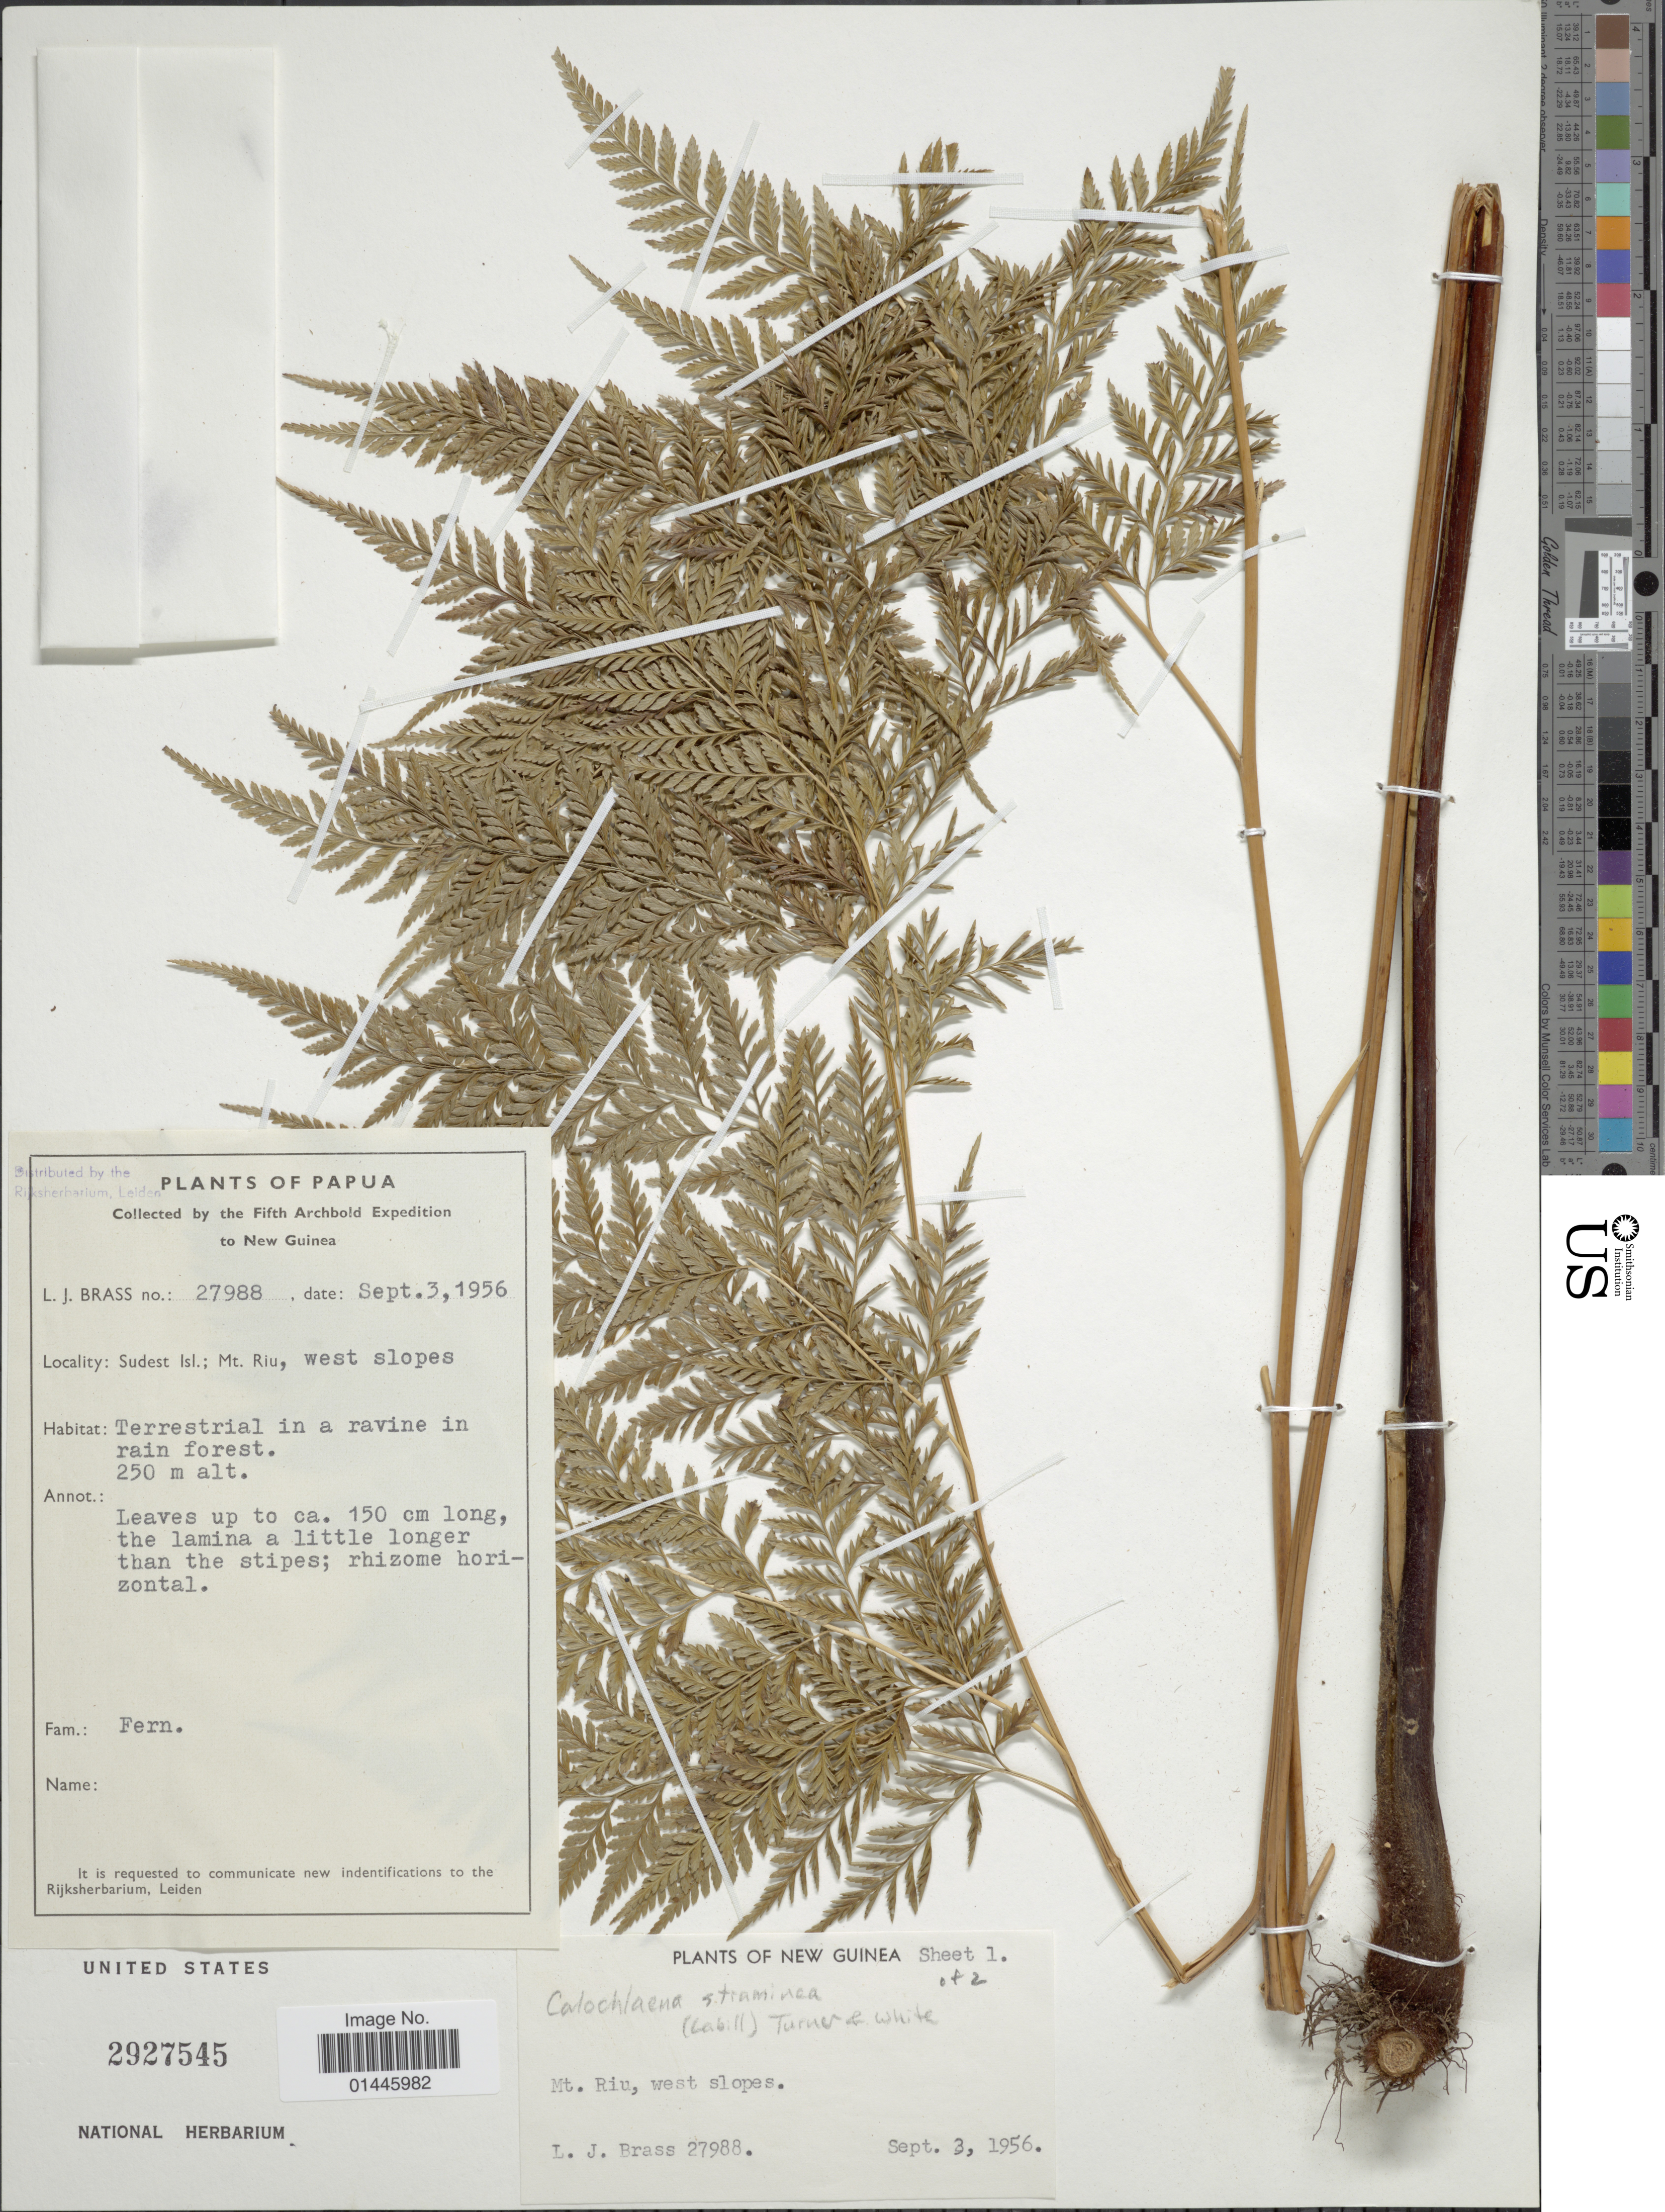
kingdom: Plantae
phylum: Tracheophyta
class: Polypodiopsida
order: Cyatheales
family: Dicksoniaceae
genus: Calochlaena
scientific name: Calochlaena straminea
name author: (Labill.) M.D. Turner & R.A. White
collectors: L. J. Brass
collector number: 27988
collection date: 1956-09-03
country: Papua New Guinea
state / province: Milne Bay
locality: Sudest isl.; Mt. Riu, west slopes.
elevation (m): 250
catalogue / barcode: US 2927545